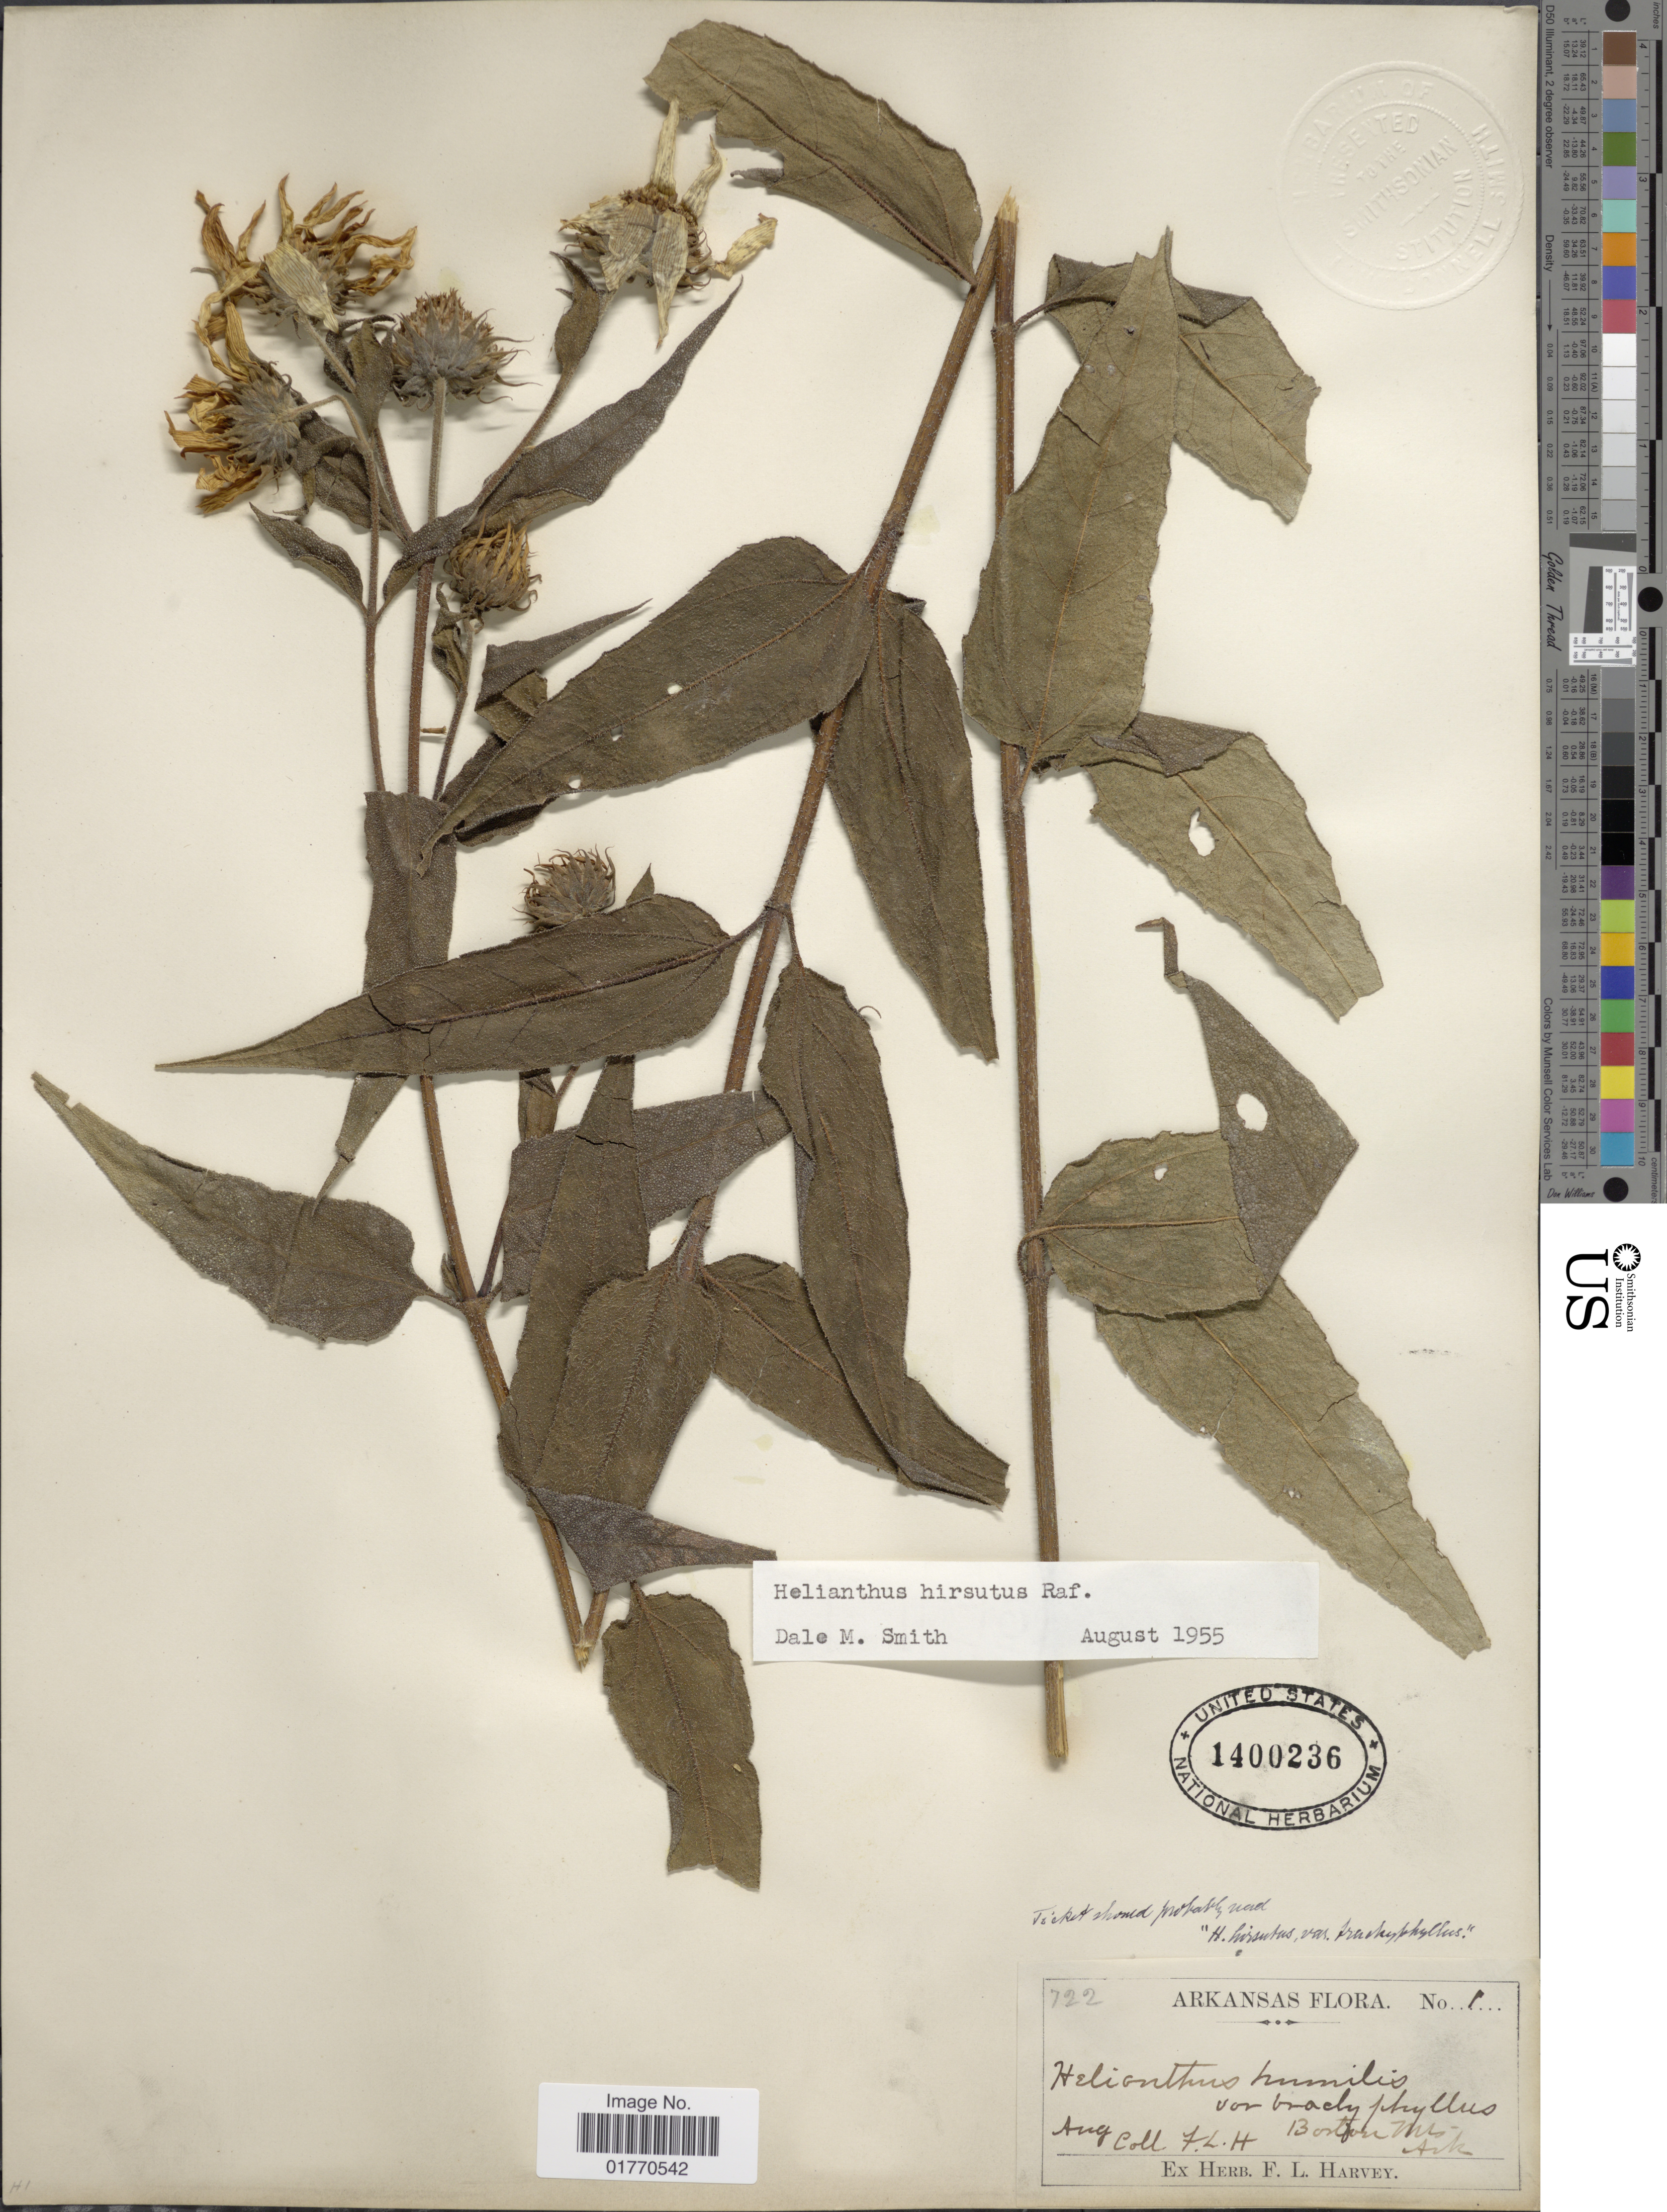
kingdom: Plantae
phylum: Tracheophyta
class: Magnoliopsida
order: Asterales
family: Asteraceae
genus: Helianthus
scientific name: Helianthus hirsutus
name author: Raf.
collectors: F. L. Harvey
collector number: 722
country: United States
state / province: Arkansas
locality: Boston Mts., Ark.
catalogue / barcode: US 1400236